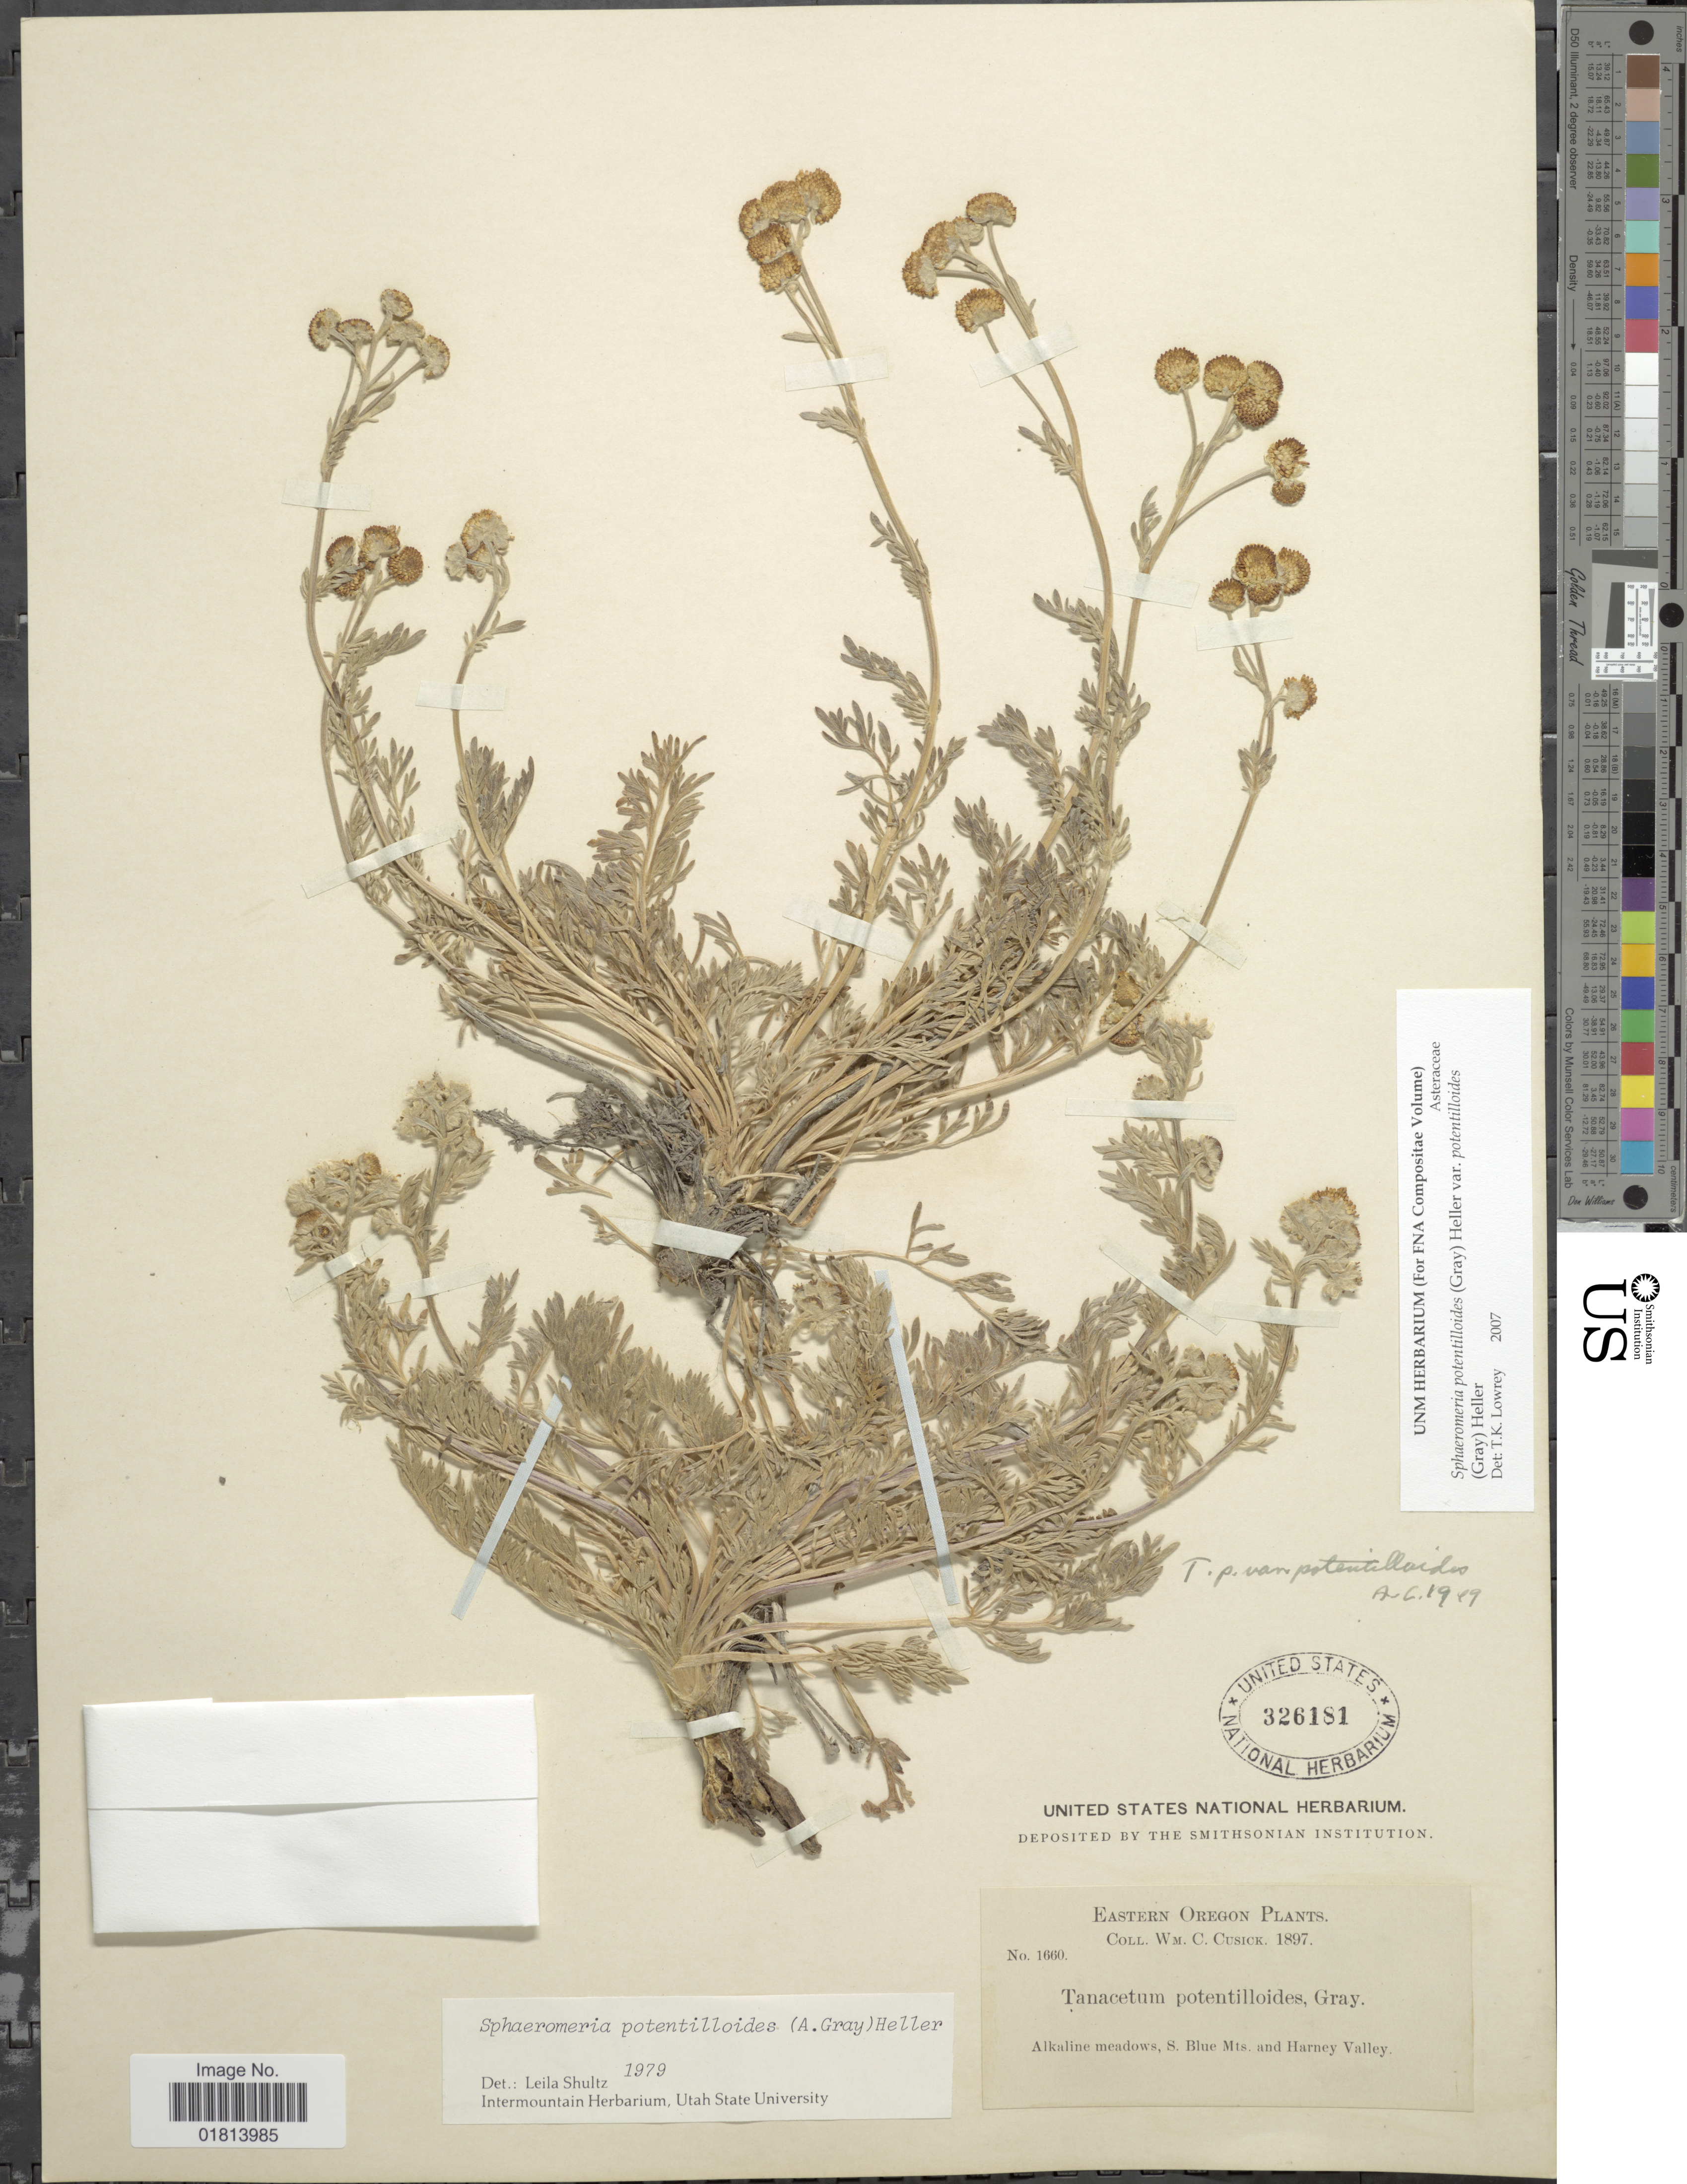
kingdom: Plantae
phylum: Tracheophyta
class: Magnoliopsida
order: Asterales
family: Asteraceae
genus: Sphaeromeria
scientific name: Sphaeromeria potentilloides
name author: (A. Gray) A. Heller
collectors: W. C. Cusick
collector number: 1660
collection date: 1897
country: United States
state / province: Oregon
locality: Eastern Oregon. Alkaline meadows, S. Blue Mts. and Harney Valley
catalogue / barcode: US 326181